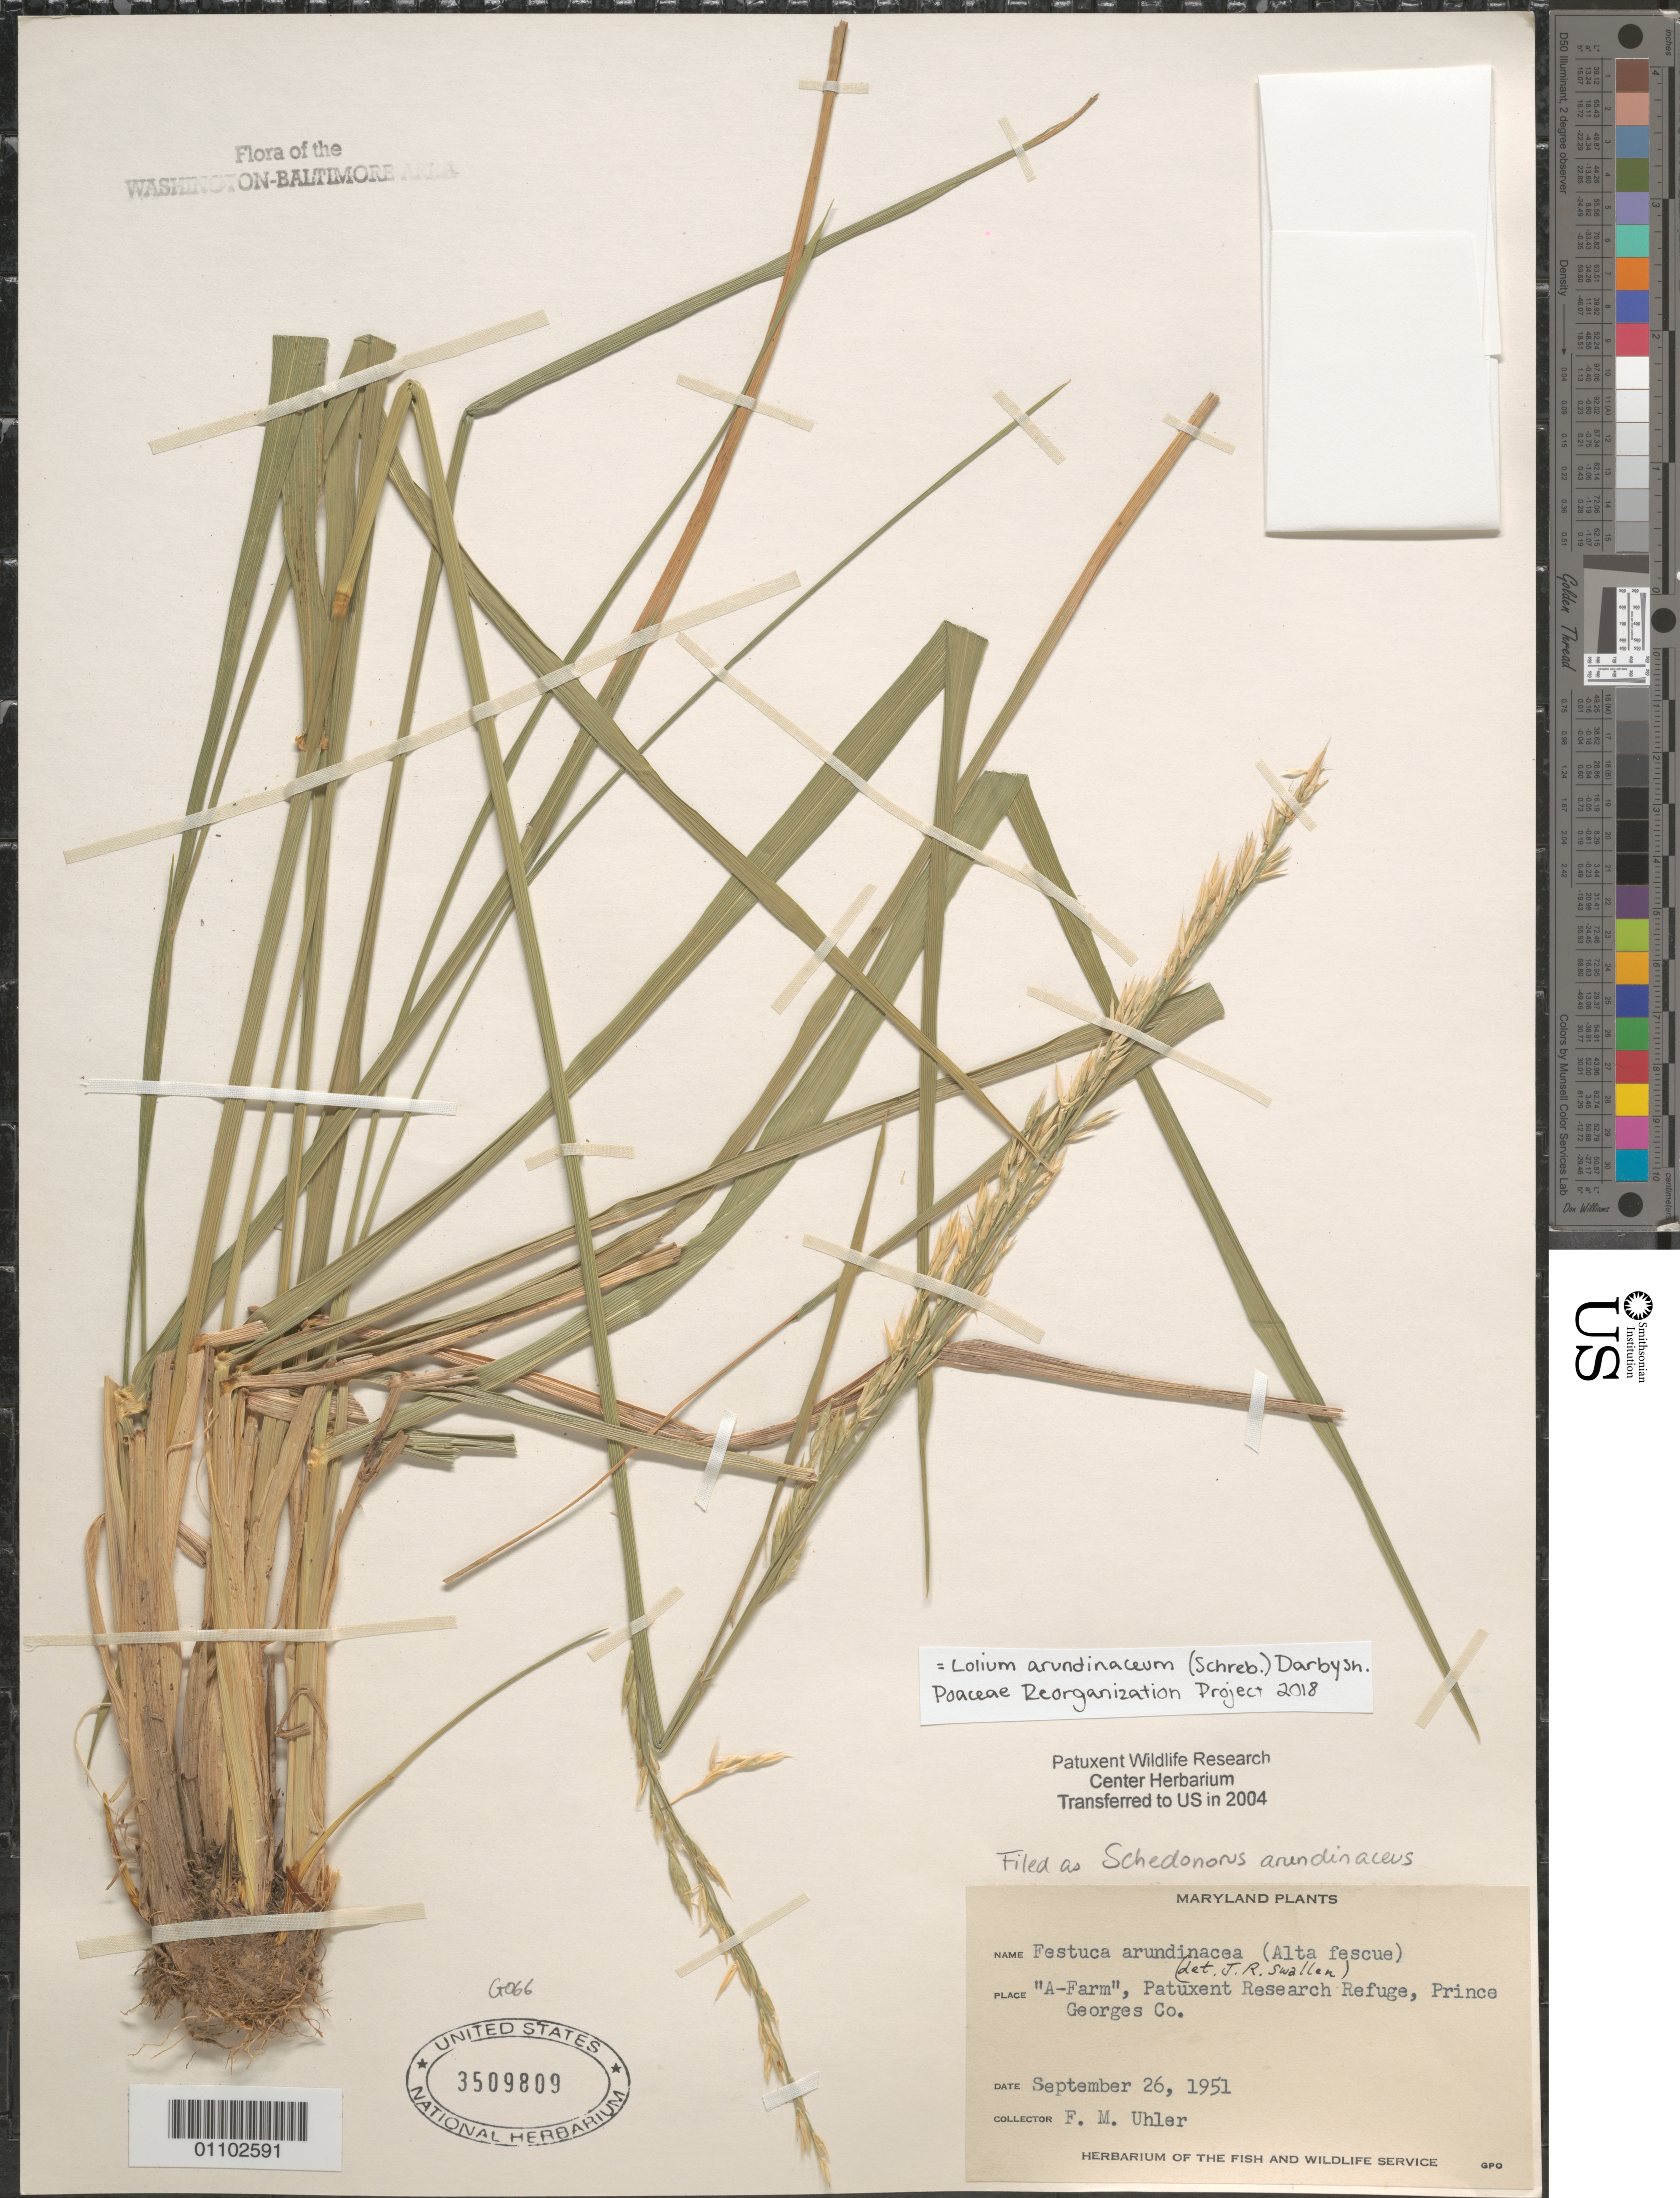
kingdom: Plantae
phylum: Tracheophyta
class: Liliopsida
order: Poales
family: Poaceae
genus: Lolium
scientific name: Lolium arundinaceum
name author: (Schreb.) Darbysh.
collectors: F. M. Uhler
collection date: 1951-09-26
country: United States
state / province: Maryland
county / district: Prince George's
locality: "A-Farm", Patuxent Research Refuge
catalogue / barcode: US 3509809